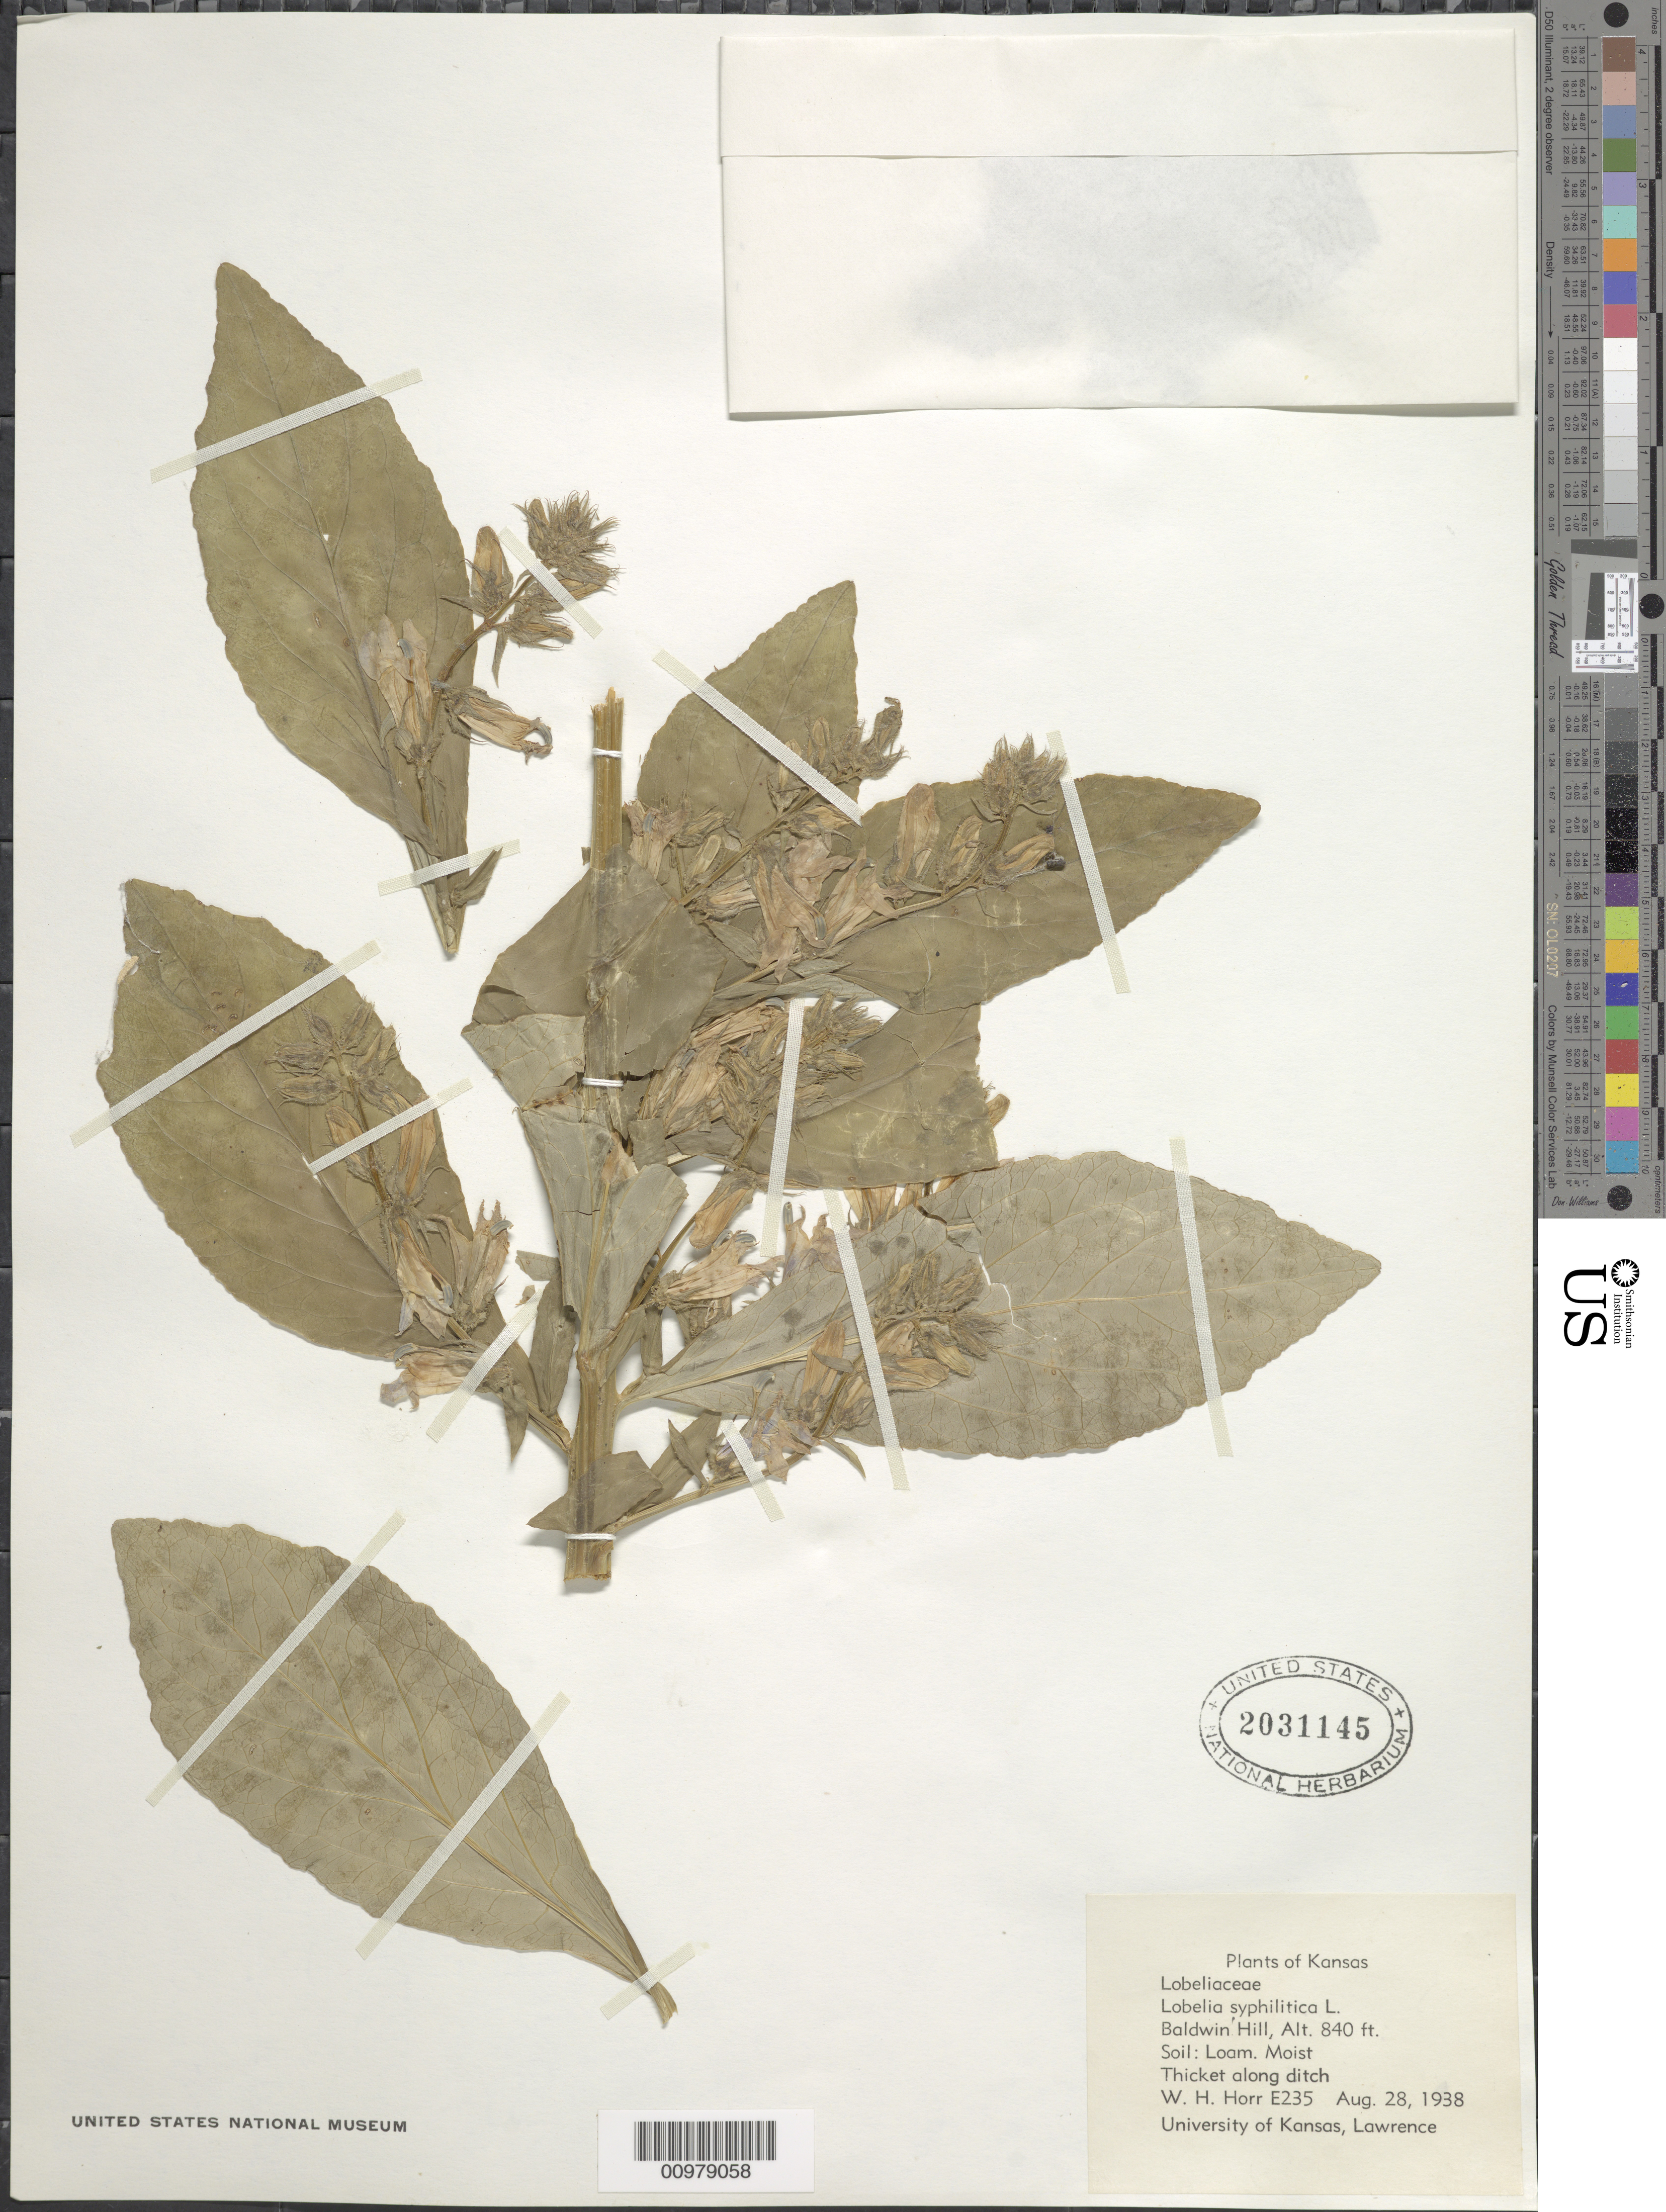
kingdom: Plantae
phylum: Tracheophyta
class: Magnoliopsida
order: Asterales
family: Campanulaceae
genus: Lobelia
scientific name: Lobelia siphilitica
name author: L.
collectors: W. H. Horr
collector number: E235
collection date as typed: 28 Aug 1938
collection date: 1938-08-28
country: United States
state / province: Kansas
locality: Baldwin Hill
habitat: Thicket along ditch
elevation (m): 247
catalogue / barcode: US 2031145